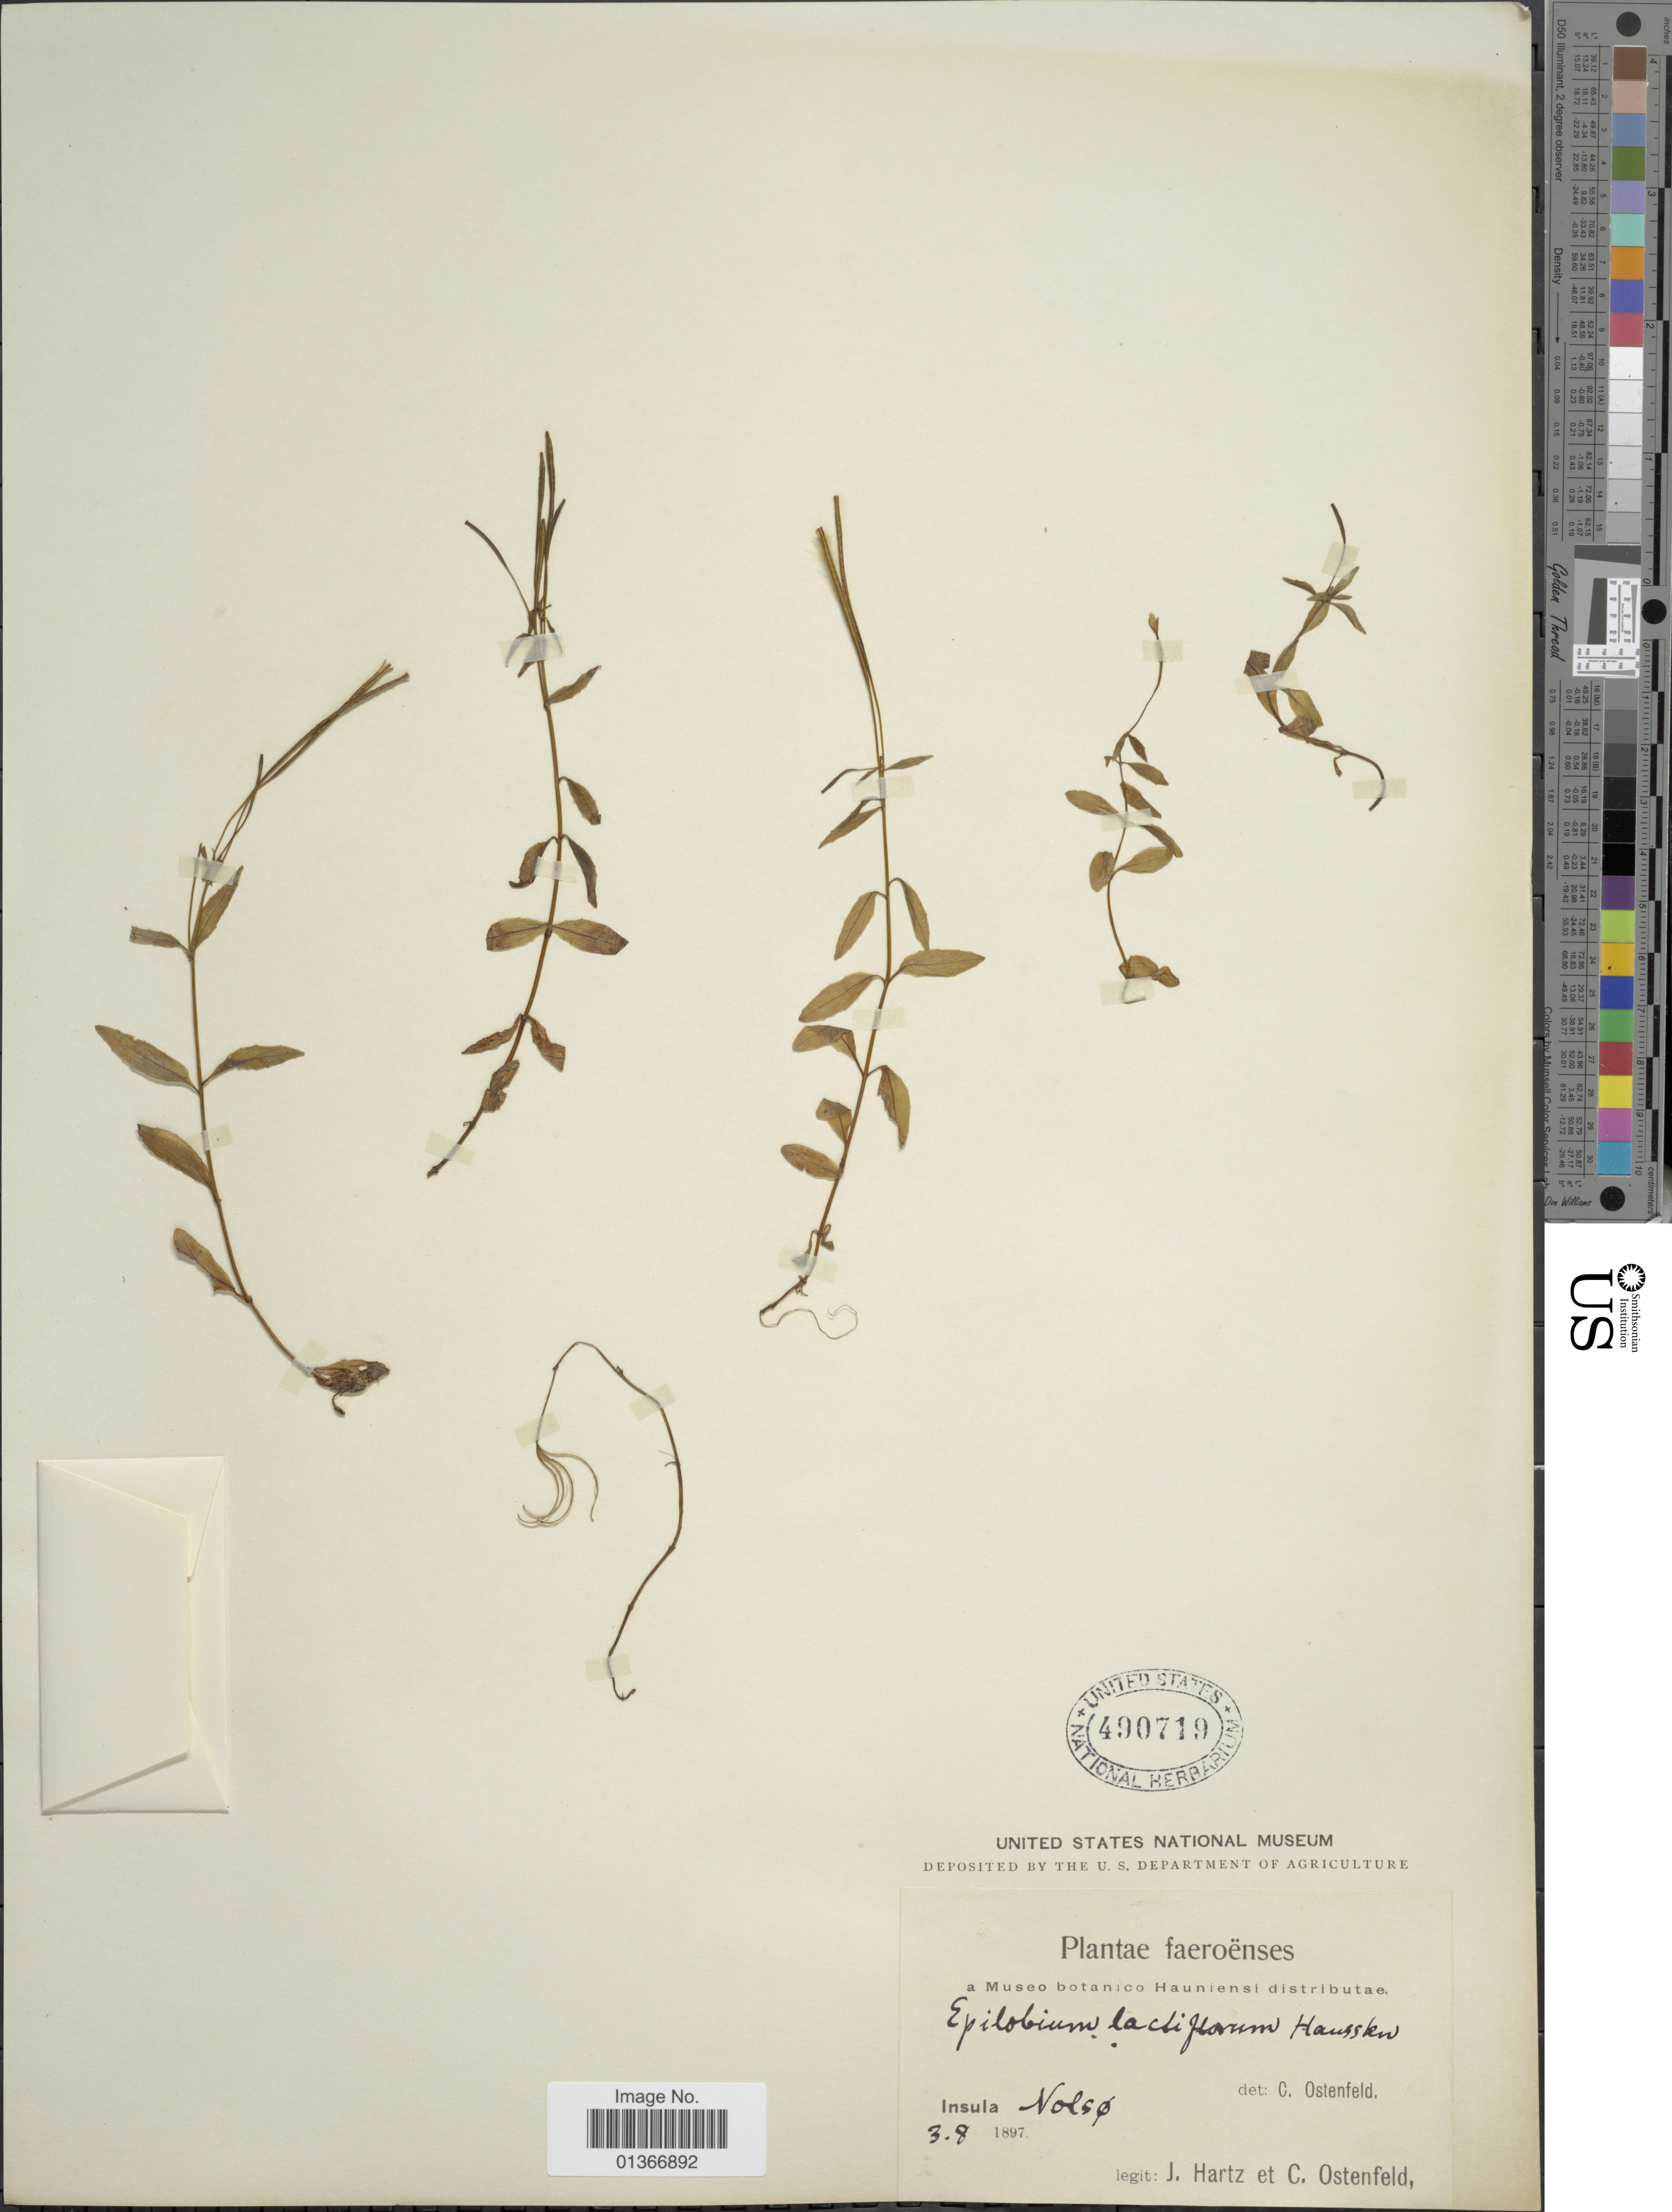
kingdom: Plantae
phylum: Tracheophyta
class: Magnoliopsida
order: Myrtales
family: Onagraceae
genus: Epilobium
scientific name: Epilobium lactiflorum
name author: Hausskn.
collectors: J. Hartz & C. Ostenfeld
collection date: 1897-08-03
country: Faroe Islands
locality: Faeroënses. Insula Nolsø.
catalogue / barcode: US 490719